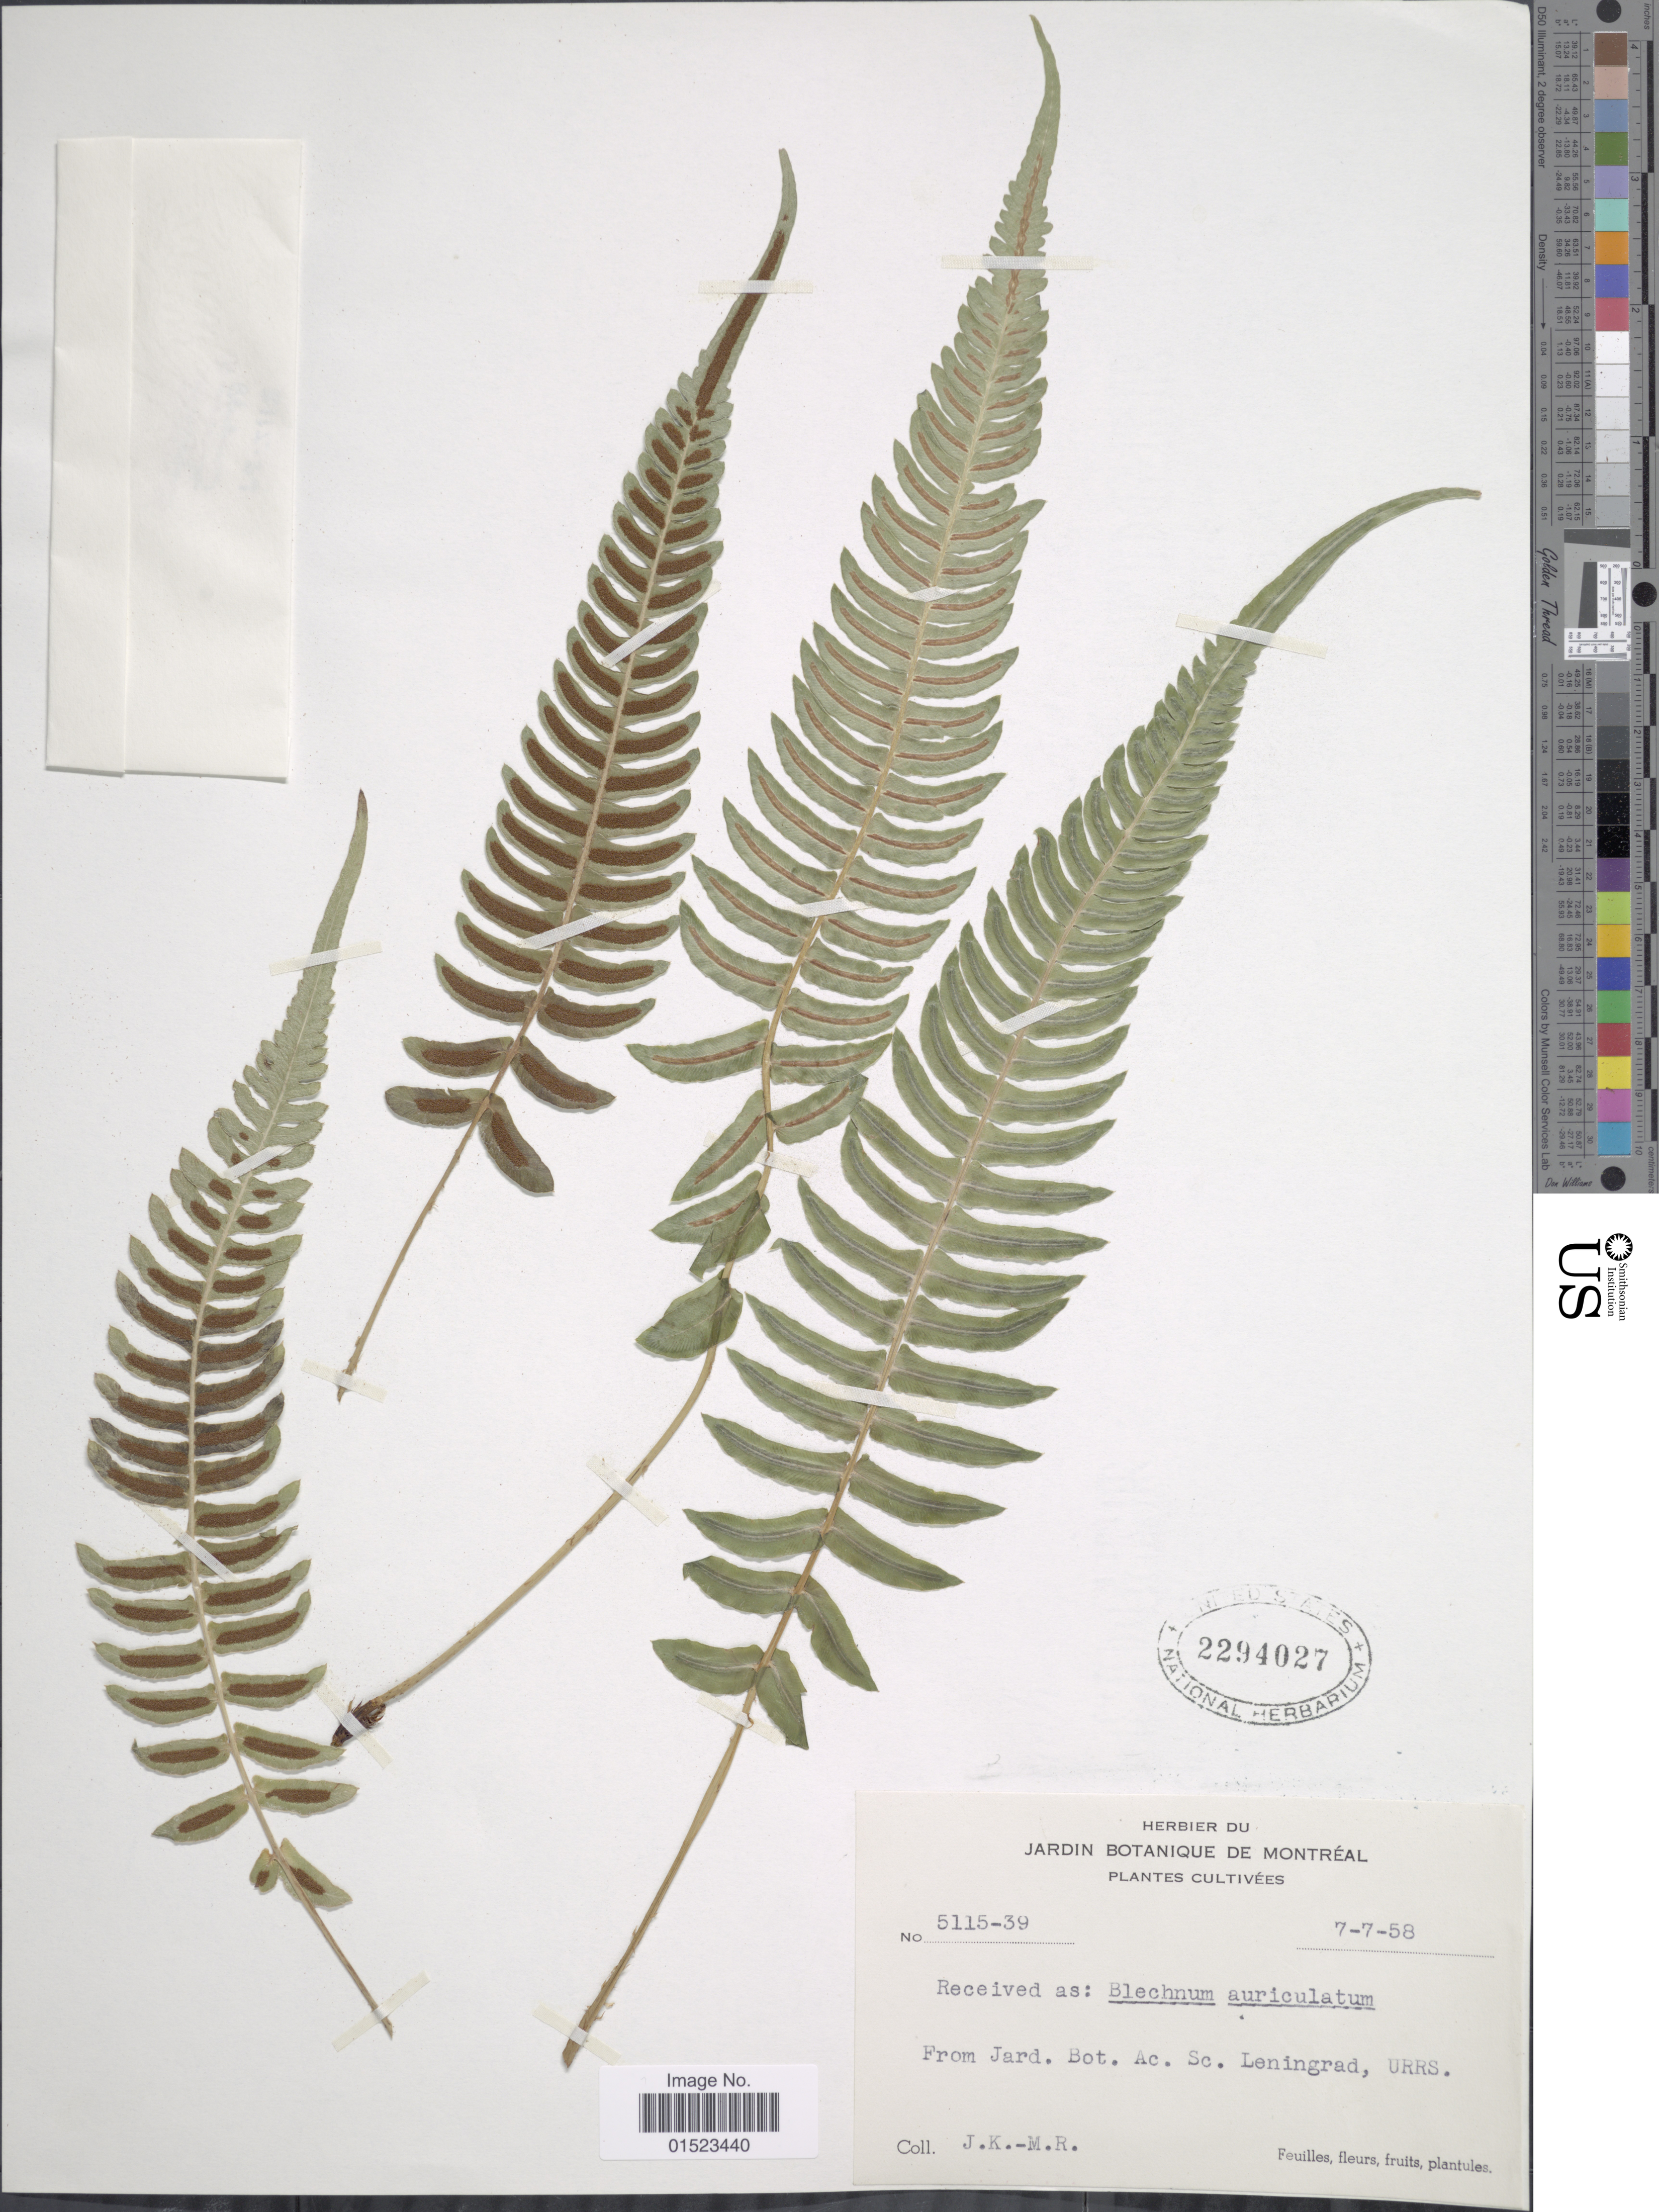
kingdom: Plantae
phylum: Tracheophyta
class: Polypodiopsida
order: Polypodiales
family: Blechnaceae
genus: Blechnum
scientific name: Blechnum auriculatum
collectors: J. K. & M. R.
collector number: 5115-39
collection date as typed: Transcribed d/m/y: 7/7/58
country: Canada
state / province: Quebec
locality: Montreal, From Jard. Bot. Ac. Sc. Leninggrad, URRS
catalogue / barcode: US 2294027